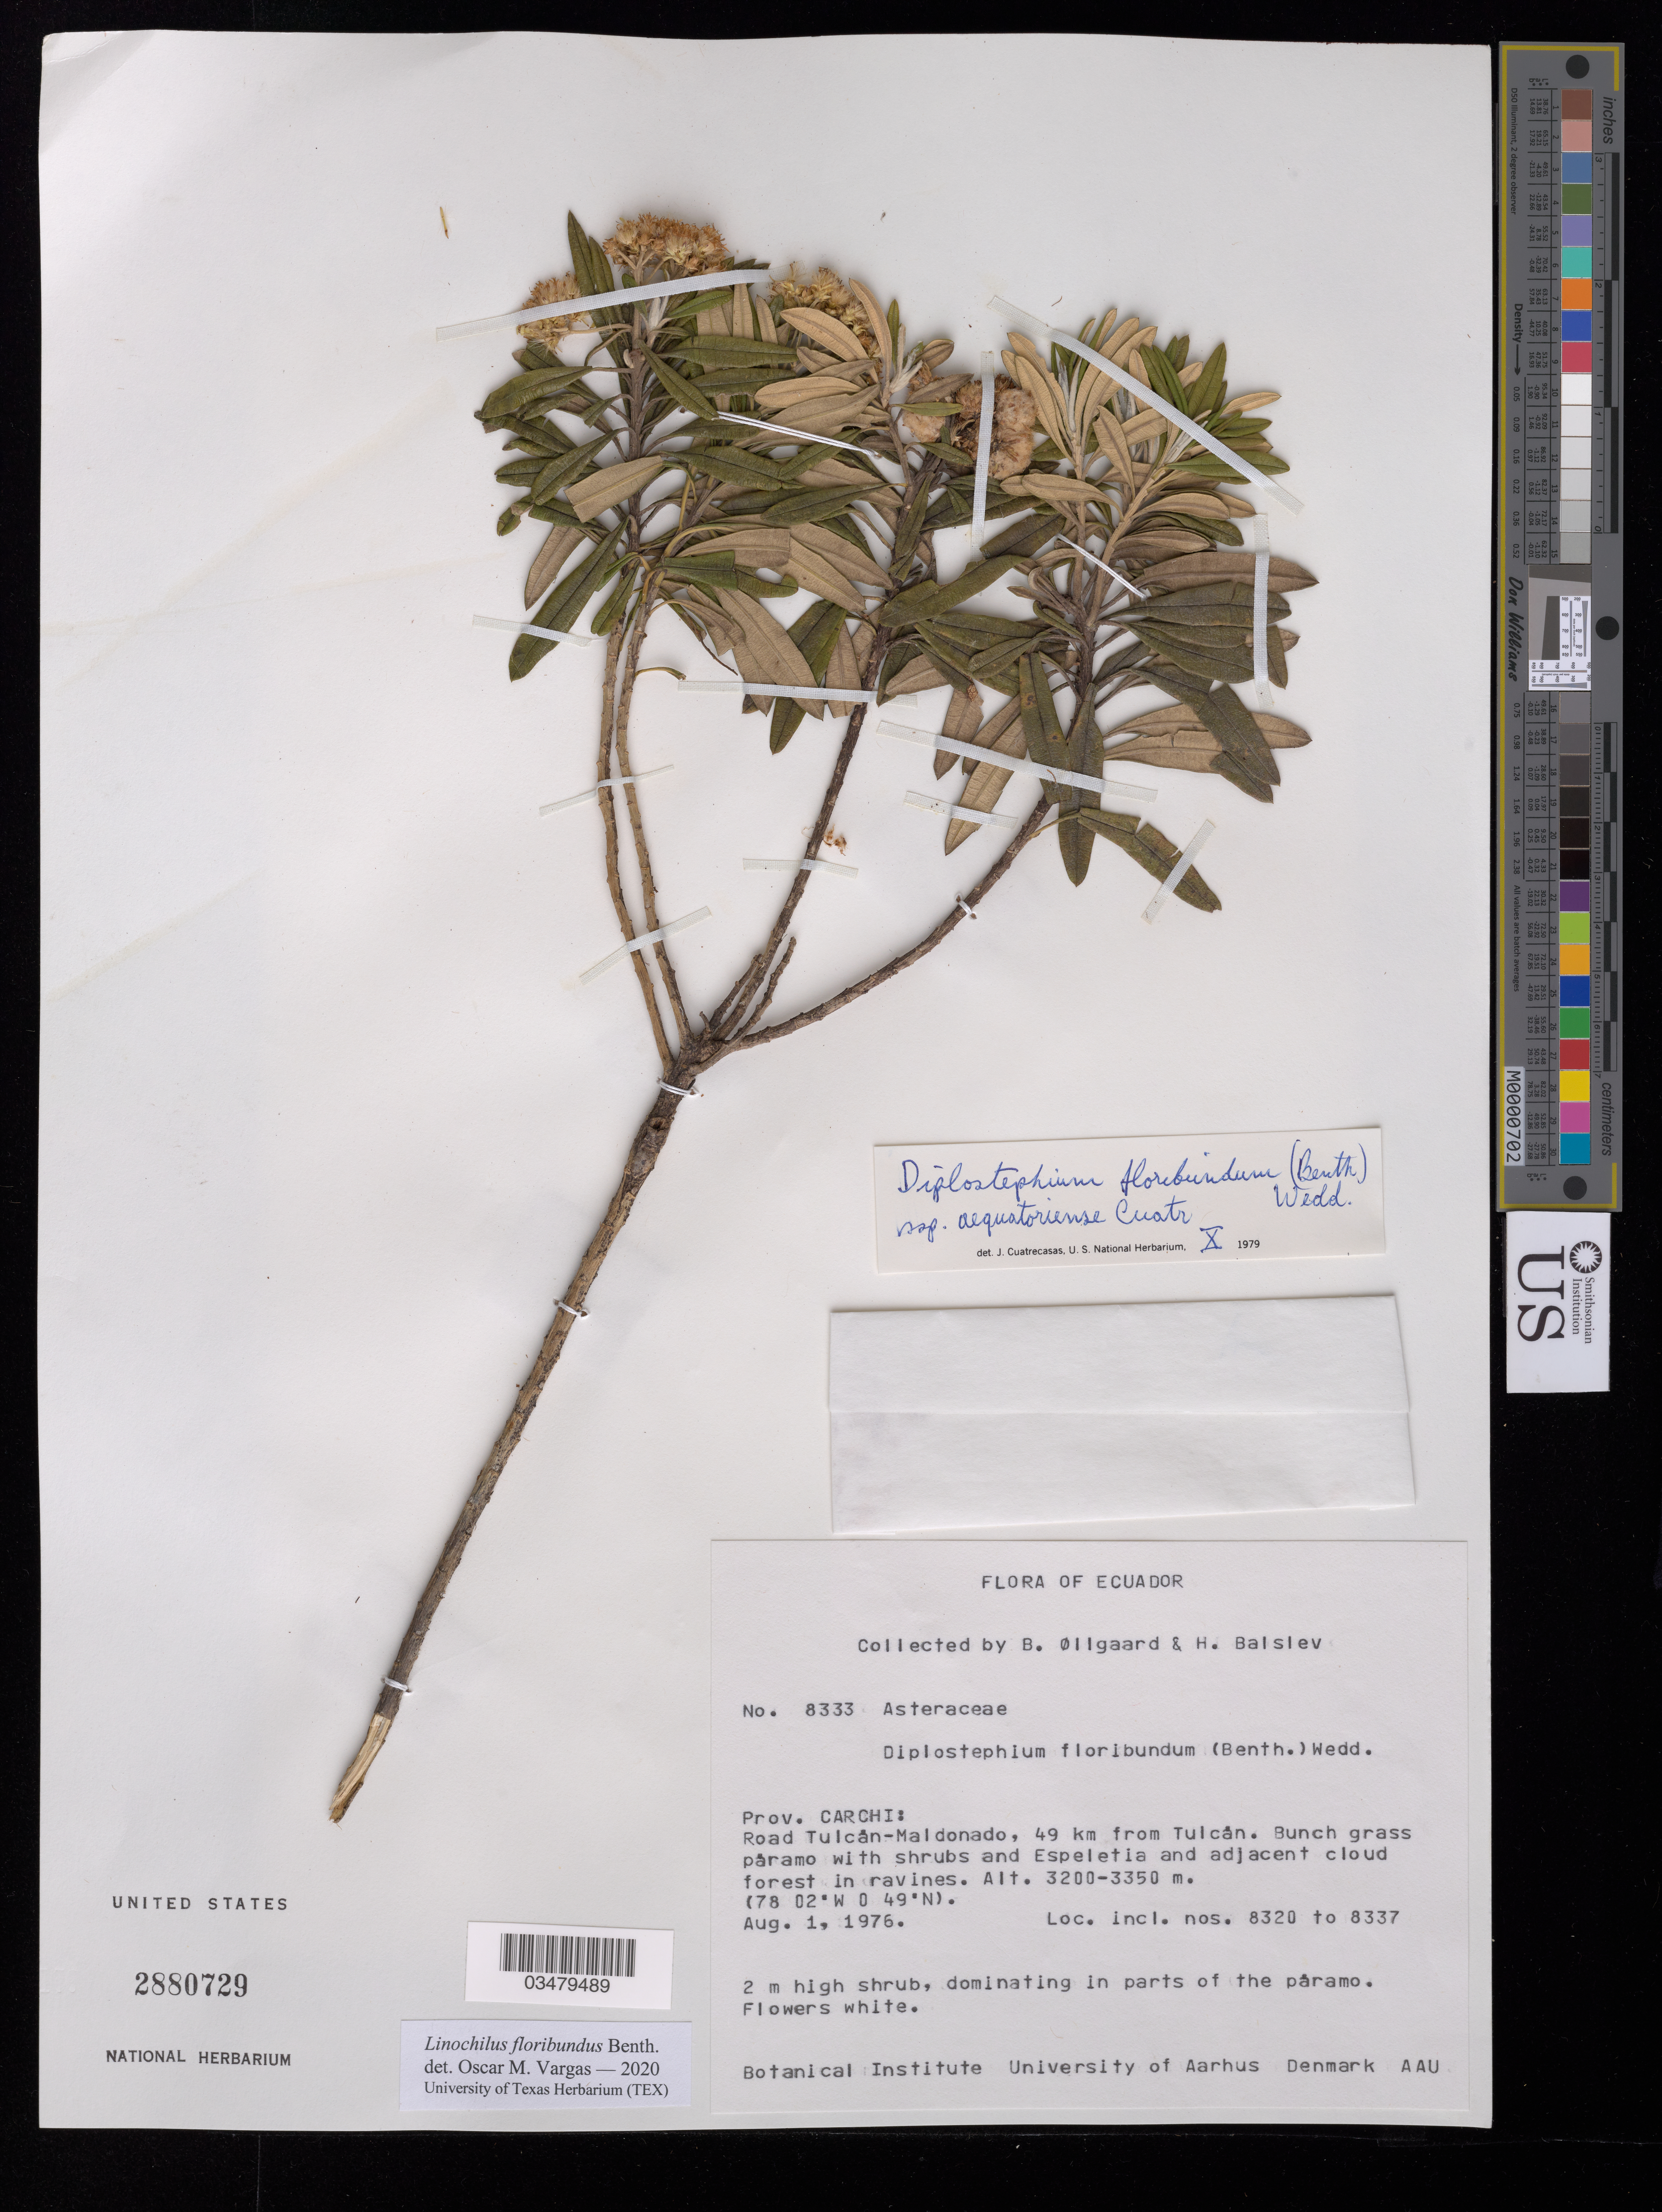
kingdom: Plantae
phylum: Tracheophyta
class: Magnoliopsida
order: Asterales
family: Asteraceae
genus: Linochilus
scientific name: Linochilus floribundus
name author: Benth.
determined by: Vargas, Oscar M.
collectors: B. Øllgaard & H. Balslev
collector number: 8333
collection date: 1976-08-01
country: Ecuador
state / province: Carchi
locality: Road Tulcan-Maldonado, 49 km from Tulcan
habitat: Bunch grass paramo with shrubs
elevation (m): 3200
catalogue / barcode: US 2880729